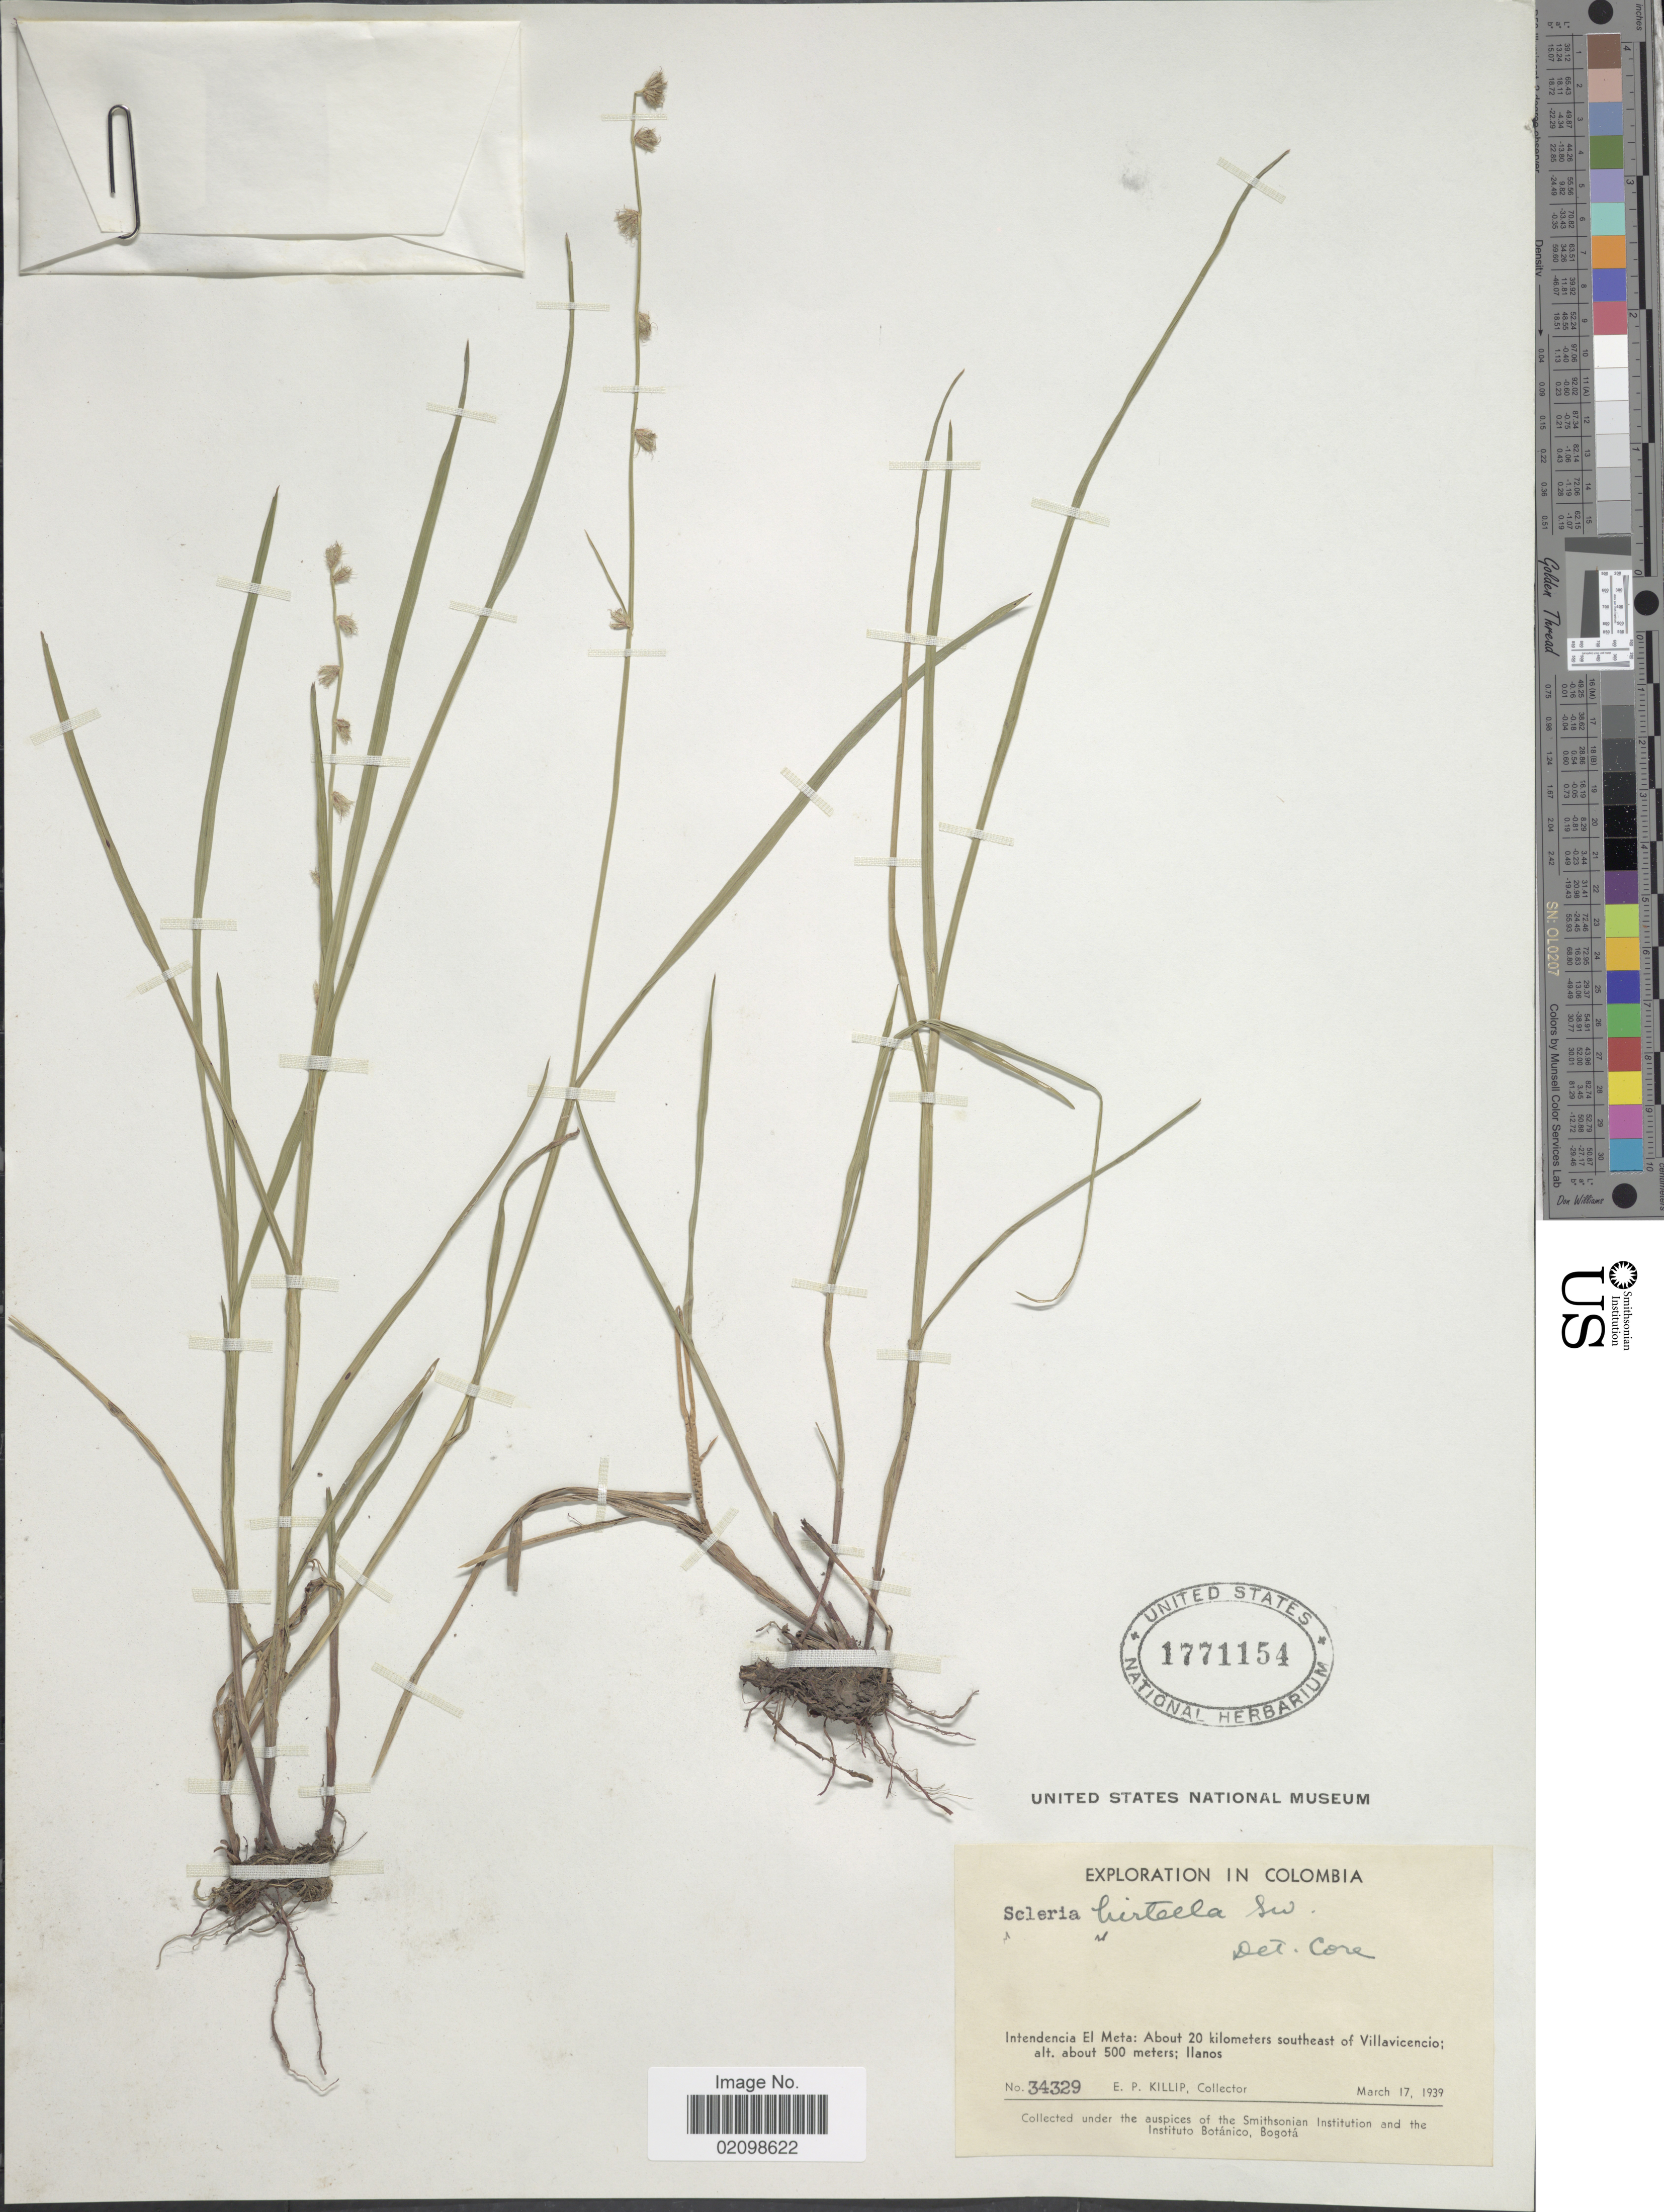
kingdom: Plantae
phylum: Tracheophyta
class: Liliopsida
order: Poales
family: Cyperaceae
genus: Scleria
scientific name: Scleria distans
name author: Poir.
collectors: E. P. Killip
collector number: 34329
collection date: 1939-03-17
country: Colombia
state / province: Meta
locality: Intendencia El Meta: about 20 kilometers southeast of Villavicencio.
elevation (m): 500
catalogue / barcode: US 1771154